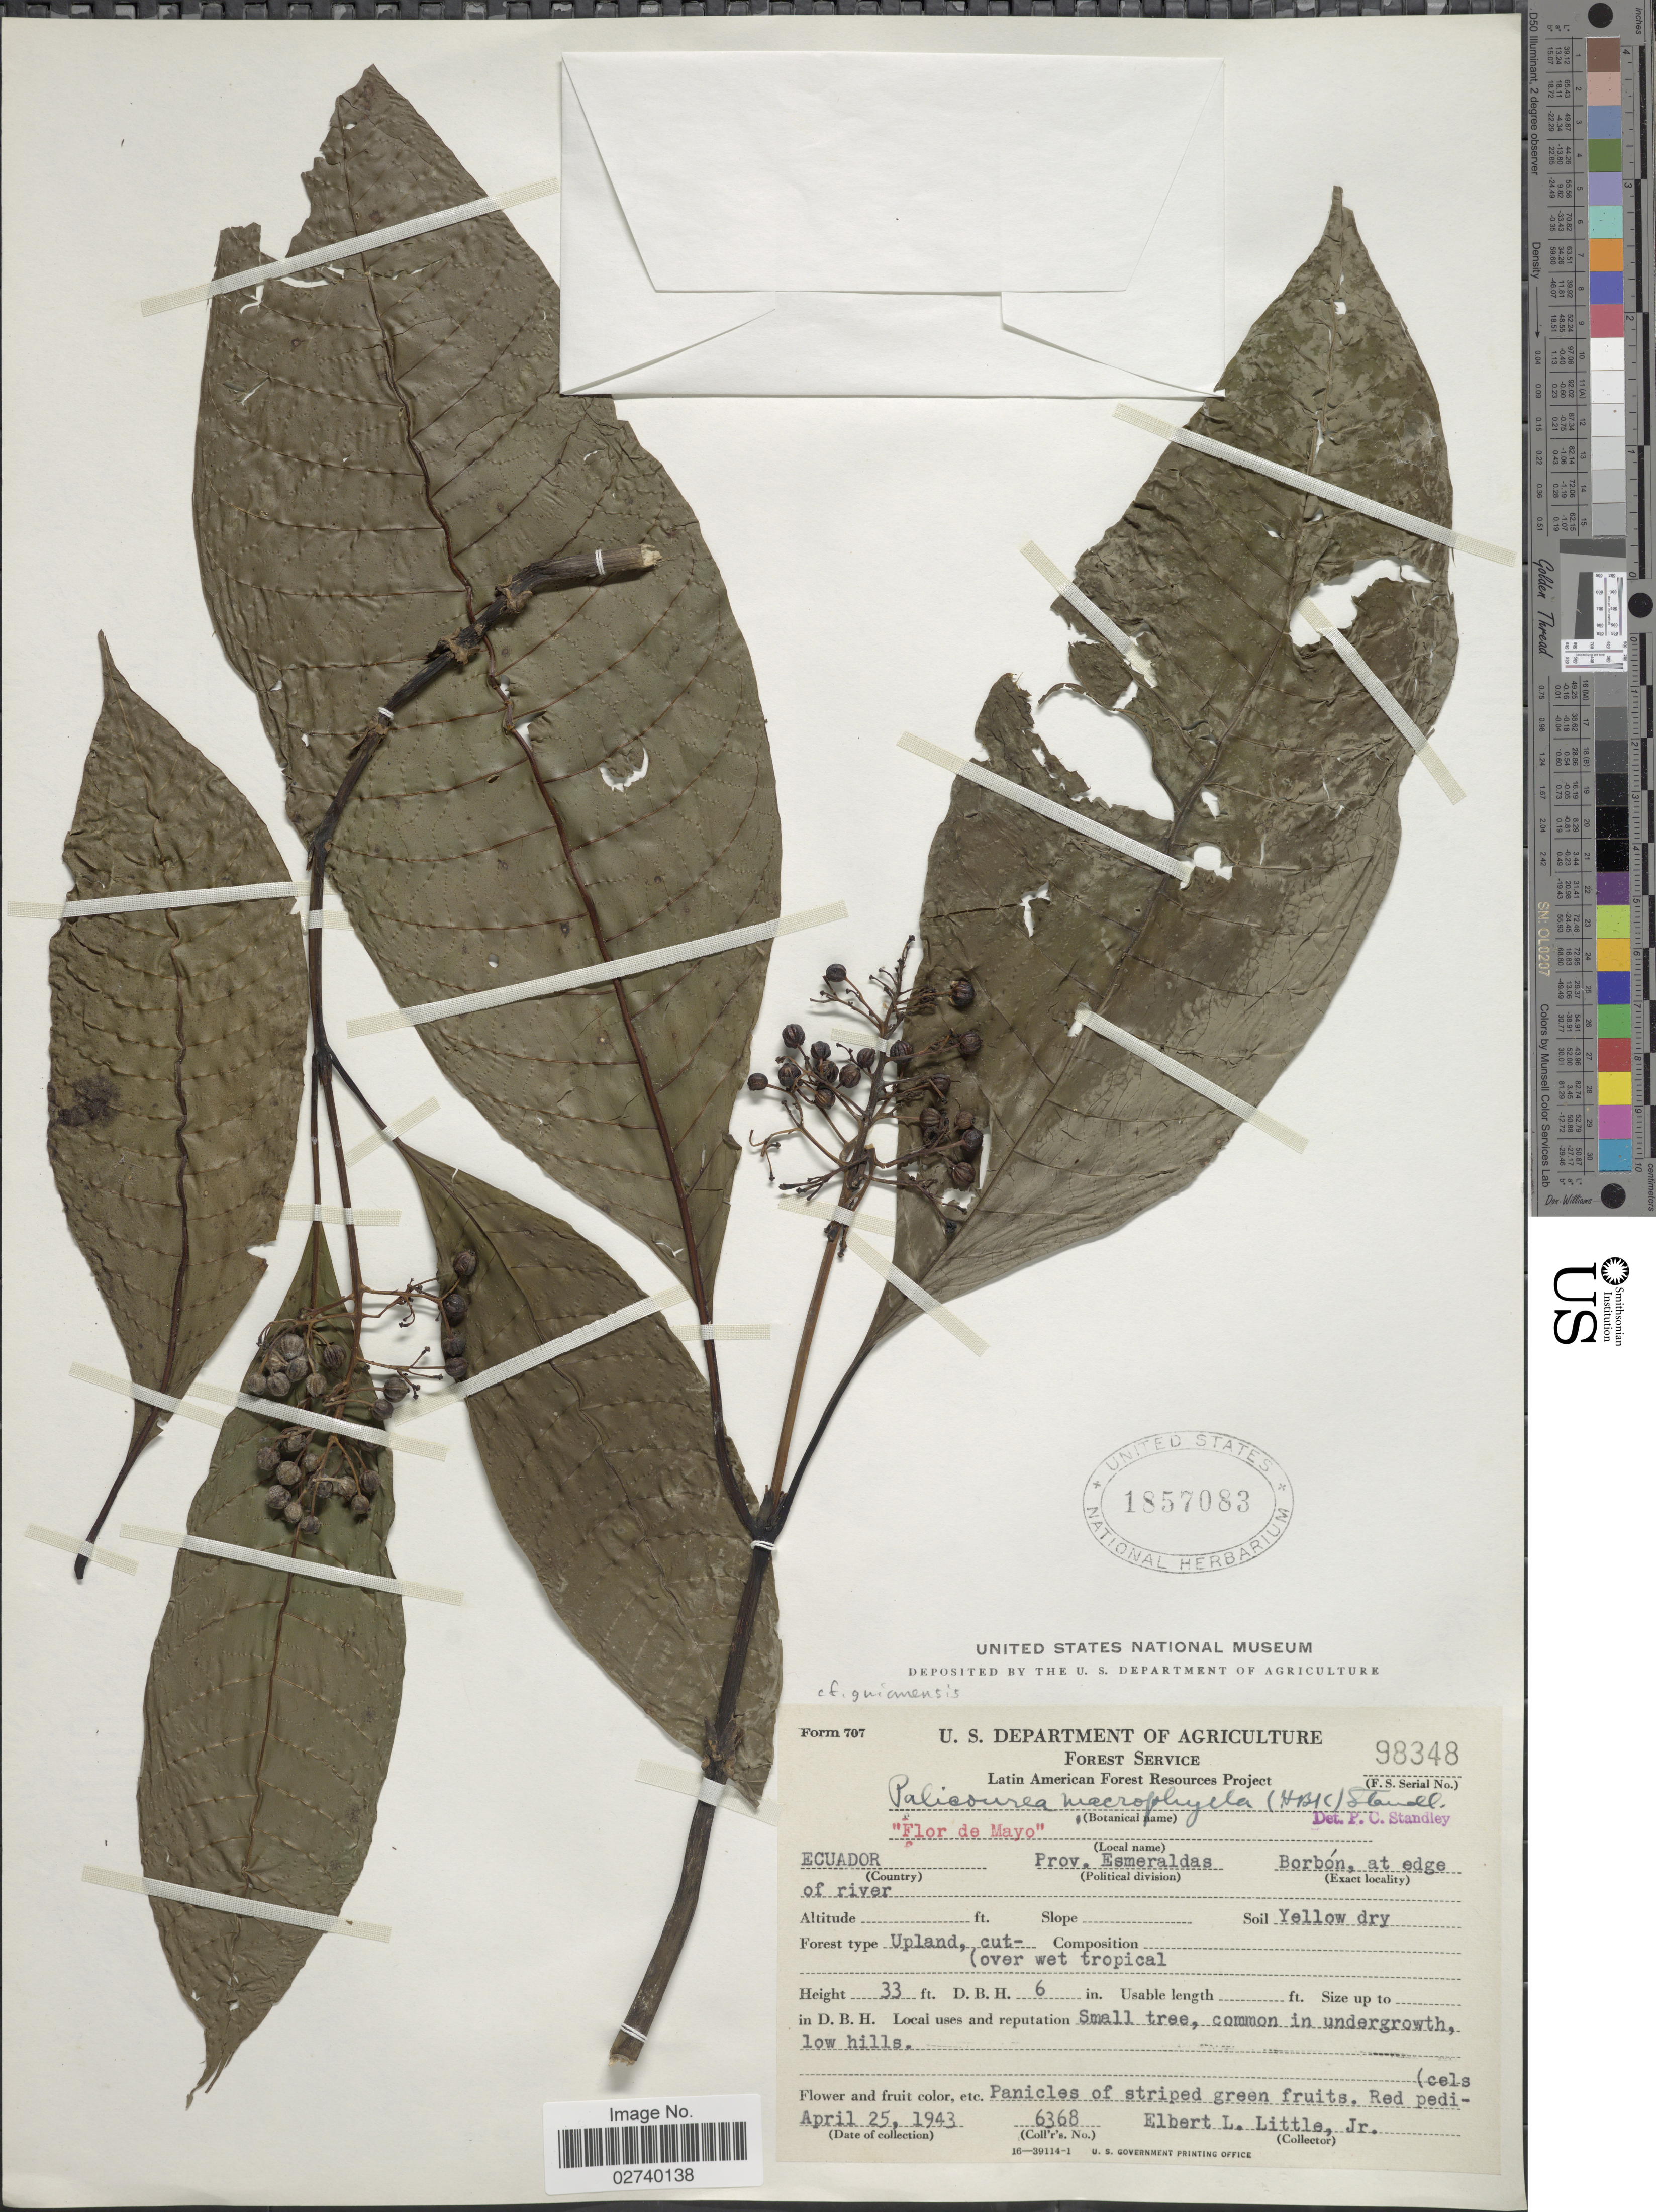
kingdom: Plantae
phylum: Tracheophyta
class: Magnoliopsida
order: Gentianales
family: Rubiaceae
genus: Palicourea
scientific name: Palicourea macrophylla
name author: (Kunth) Standl.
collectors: E. L. Little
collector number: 98348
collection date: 1943-04-25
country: Ecuador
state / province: Esmeraldas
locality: Borbon, at edge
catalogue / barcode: US 1857083